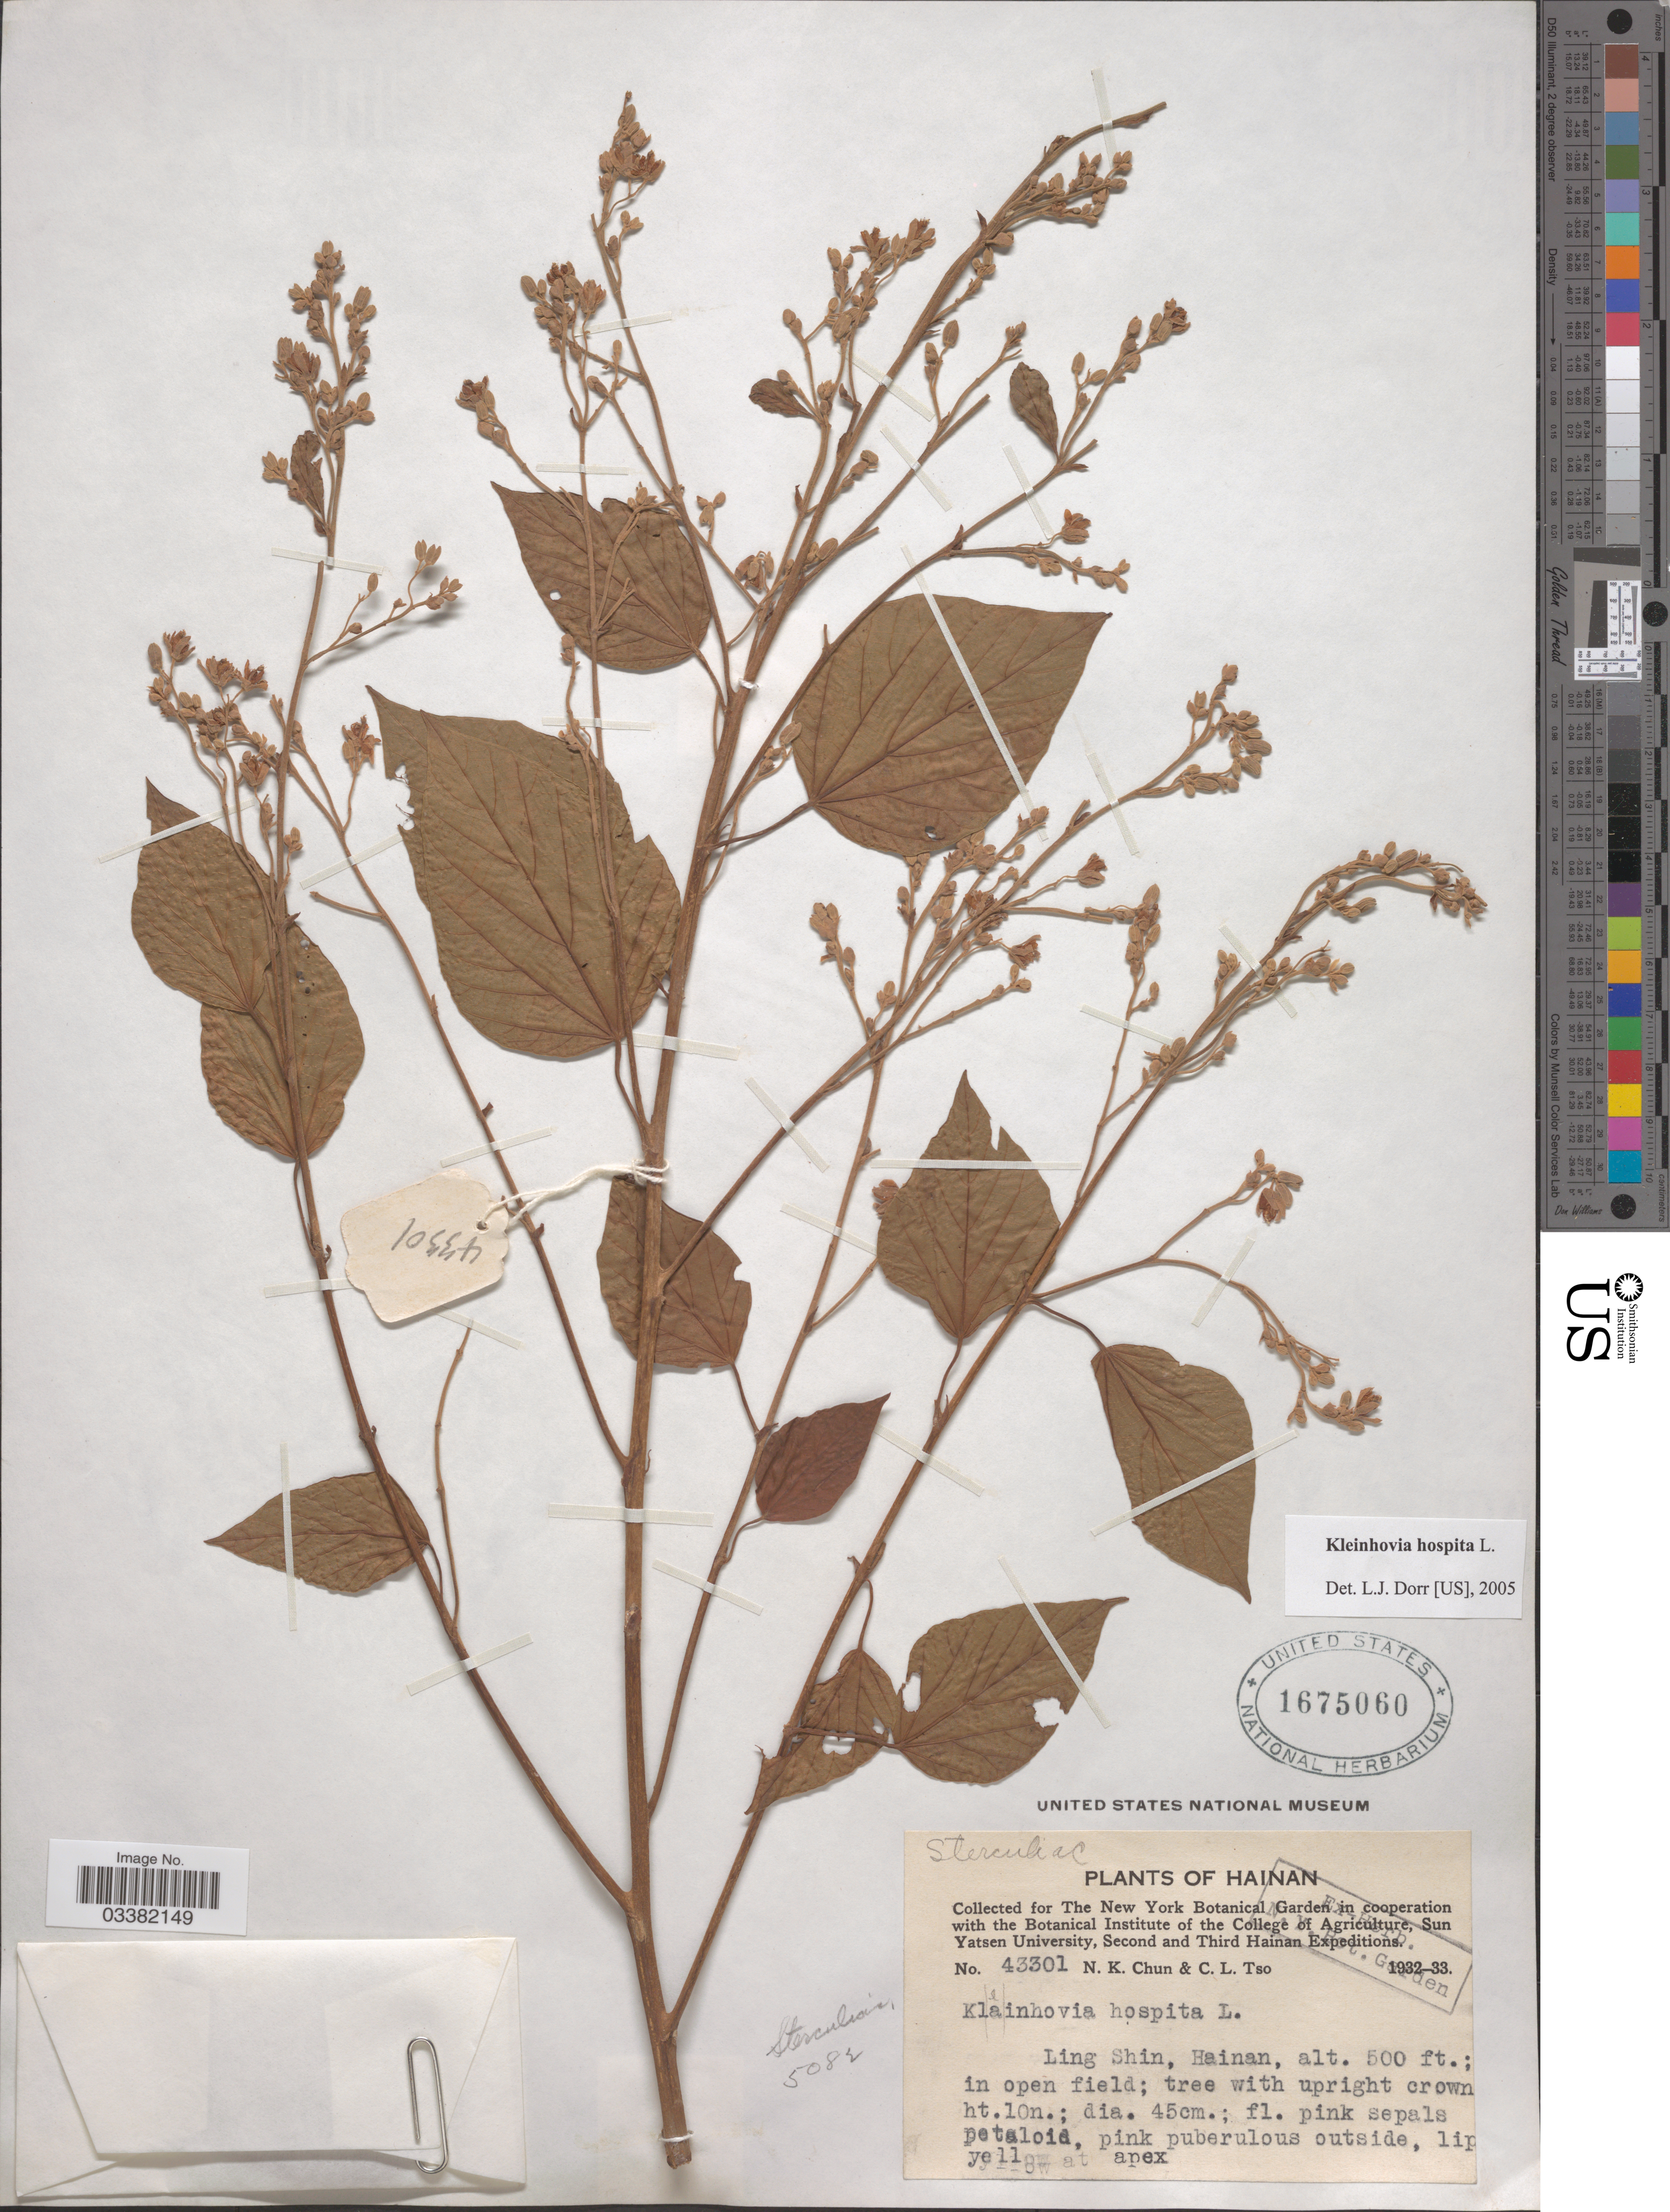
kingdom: Plantae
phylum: Tracheophyta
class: Magnoliopsida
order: Malvales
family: Malvaceae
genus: Kleinhovia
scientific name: Kleinhovia hospita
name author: L.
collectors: N. K. Chun & C. Tso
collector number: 43301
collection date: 1932/1933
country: China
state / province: Hainan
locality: Ling Shin.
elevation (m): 152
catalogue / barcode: US 1675060